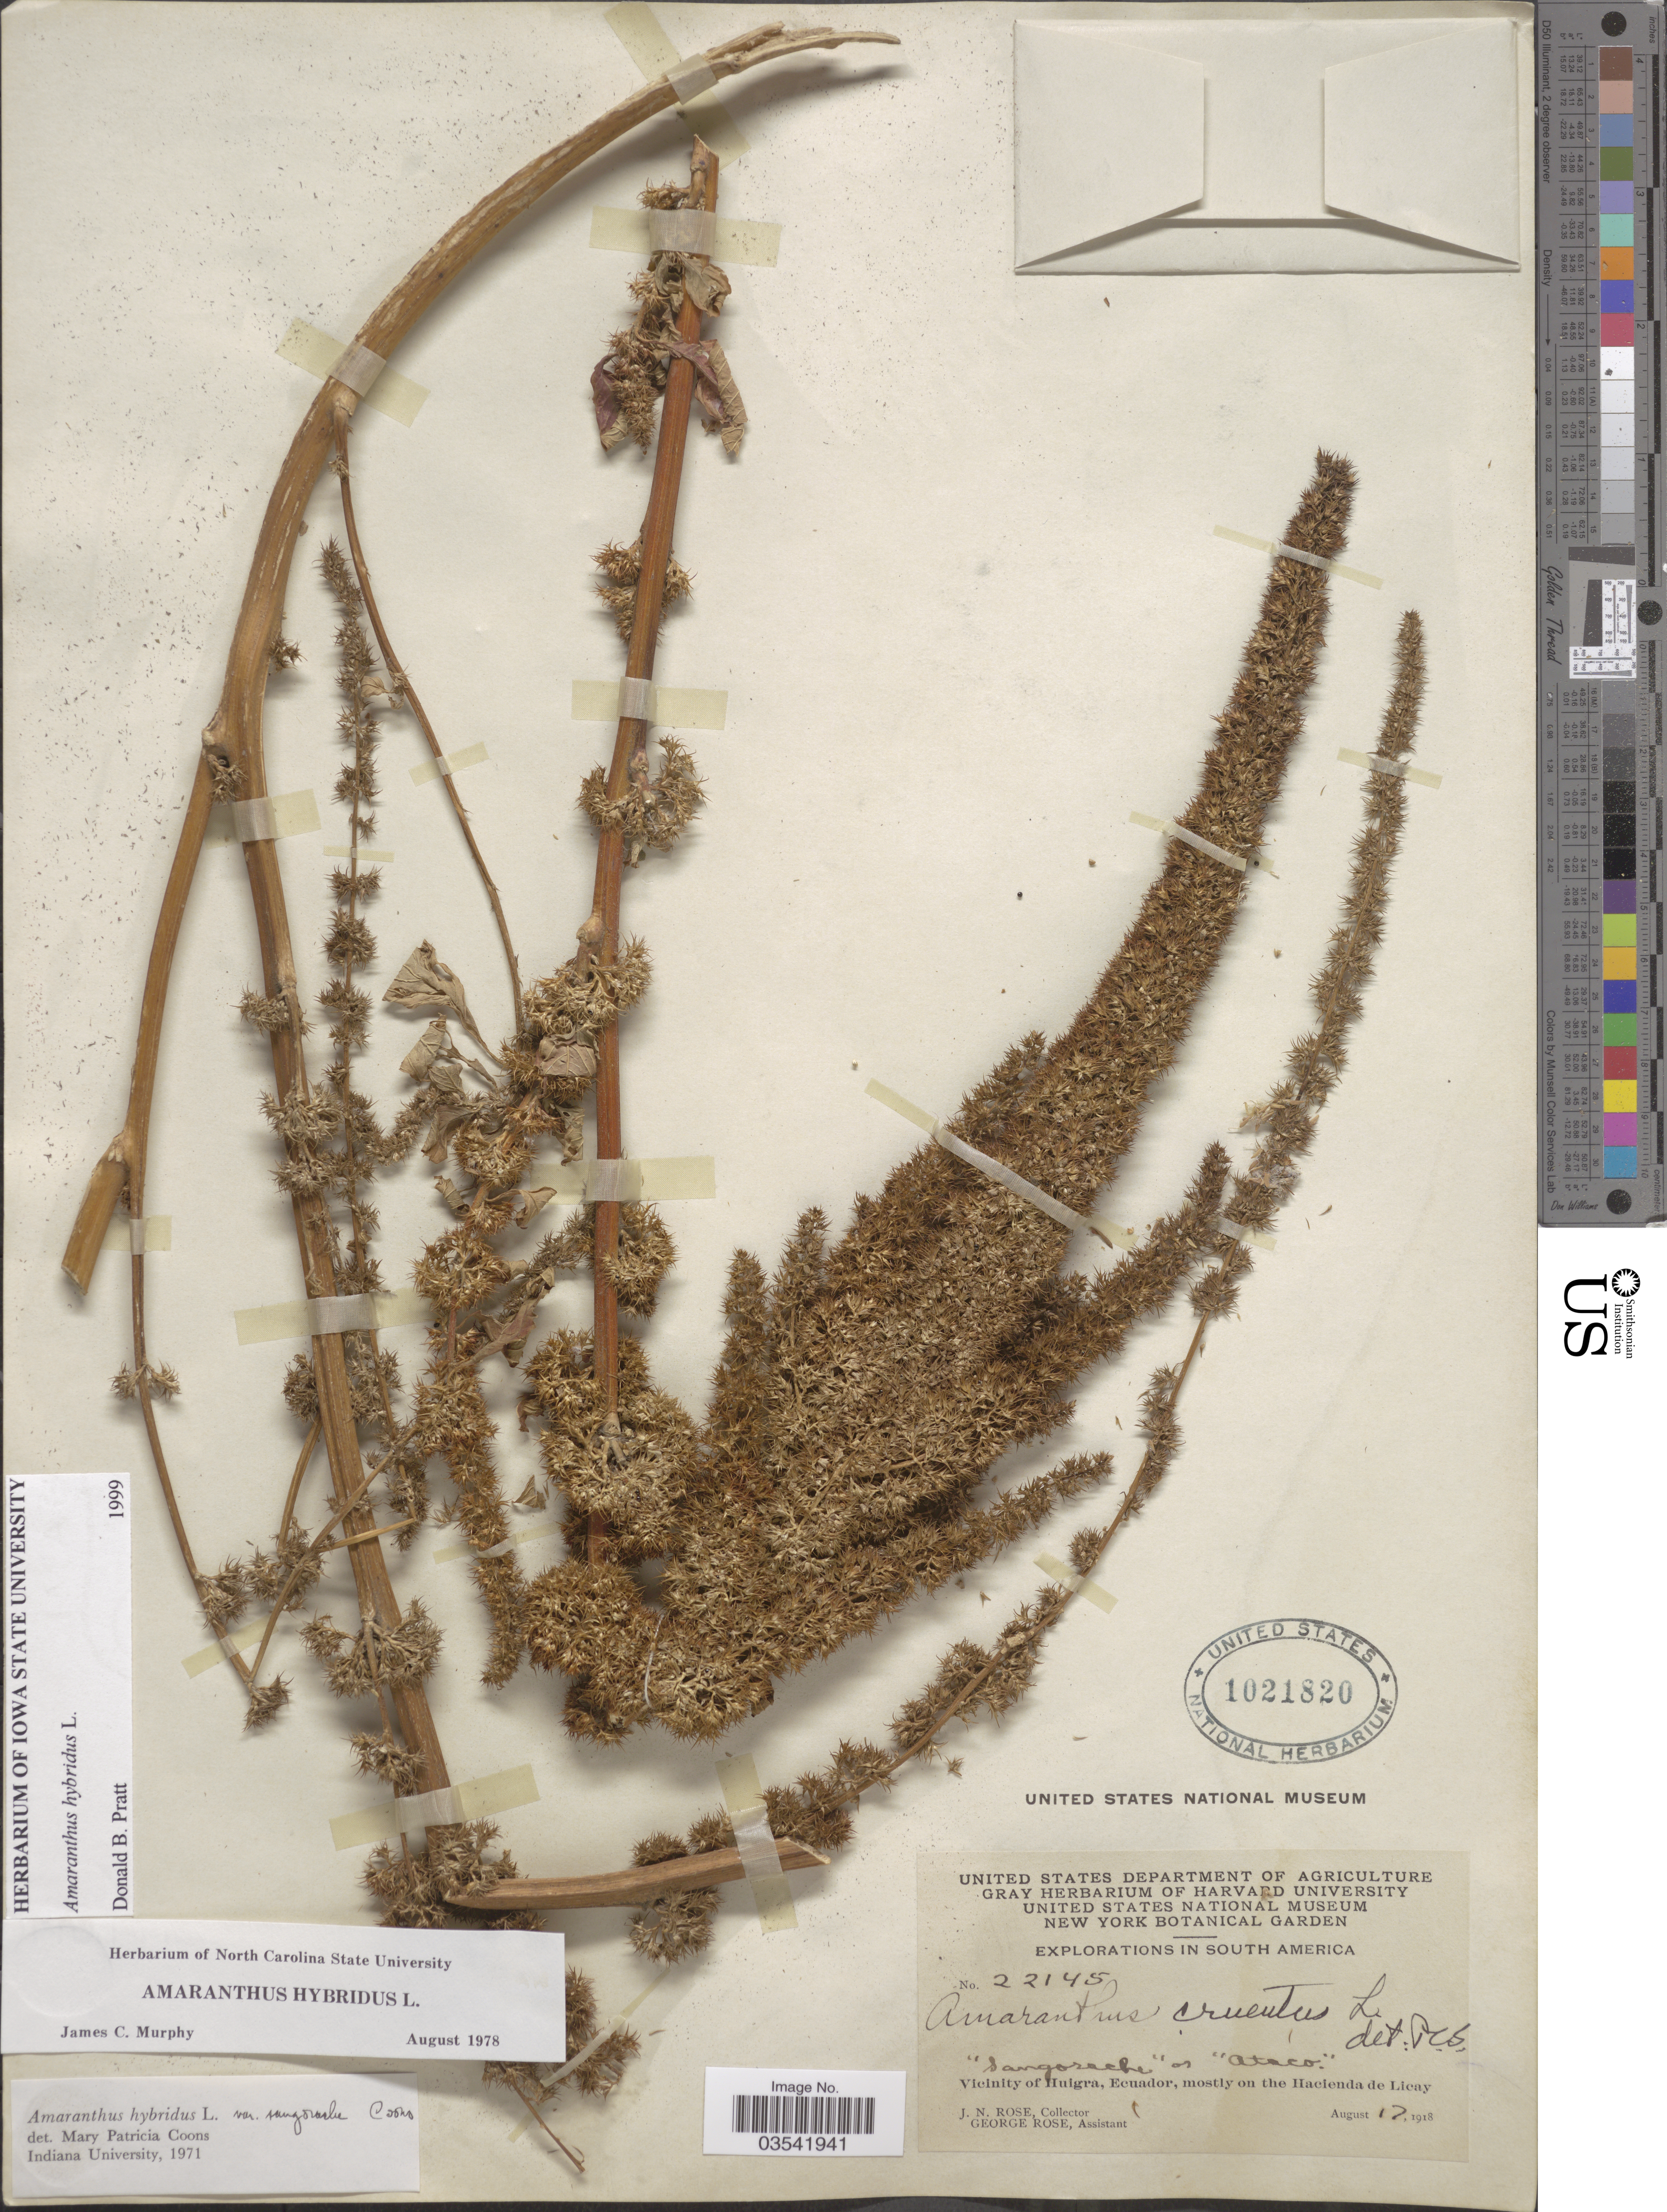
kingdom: Plantae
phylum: Tracheophyta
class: Magnoliopsida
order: Caryophyllales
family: Amaranthaceae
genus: Amaranthus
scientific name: Amaranthus hybridus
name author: L.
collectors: J. N. Rose & G. Rose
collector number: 22145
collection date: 1918-08-17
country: Ecuador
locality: Vicinity of Huigra, mostly on the Hacienda de Licay.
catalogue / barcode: US 1021820